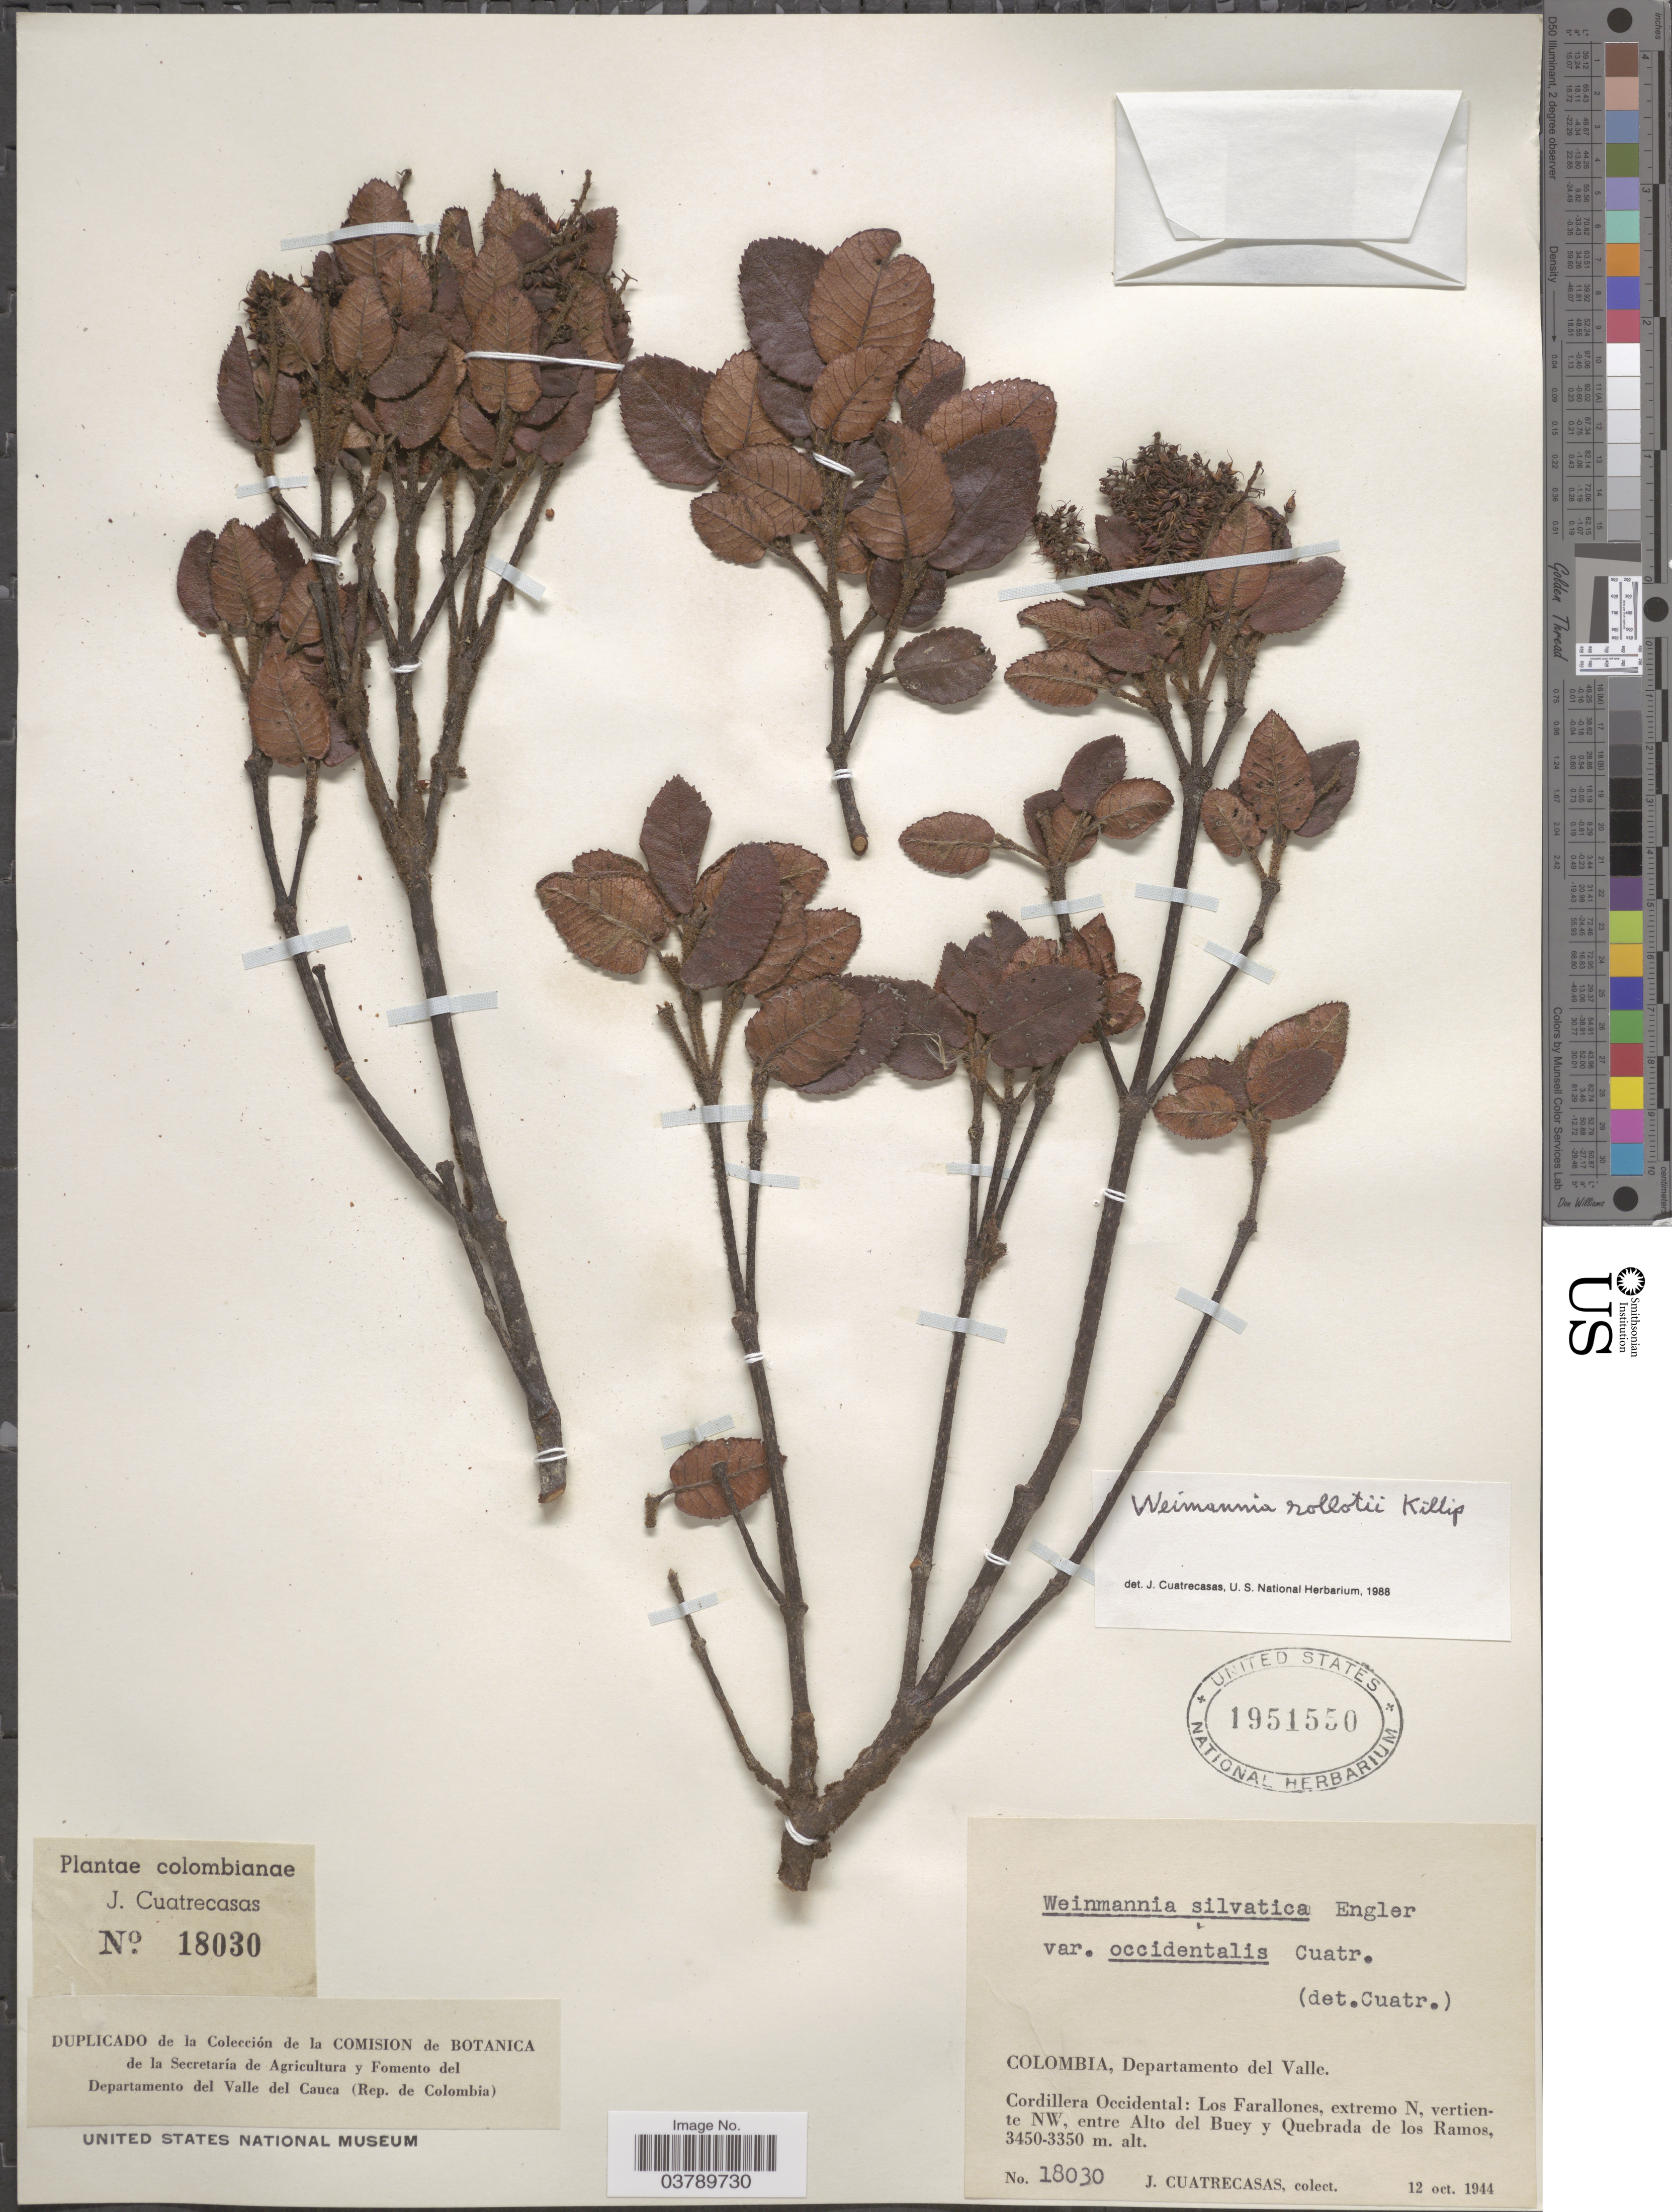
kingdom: Plantae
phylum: Tracheophyta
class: Magnoliopsida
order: Oxalidales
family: Cunoniaceae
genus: Weinmannia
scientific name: Weinmannia rollottii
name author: Killip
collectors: J. Cuatrecasas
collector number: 18030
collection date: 1944-10-12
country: Colombia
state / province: Valle del Cauca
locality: Departamento del Valle. Cordillera Occidental: Los Farallones, extremo N, vertiente NW, entre Alto del Buey y Quebrada de los Ramos.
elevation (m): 3350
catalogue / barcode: US 1951550